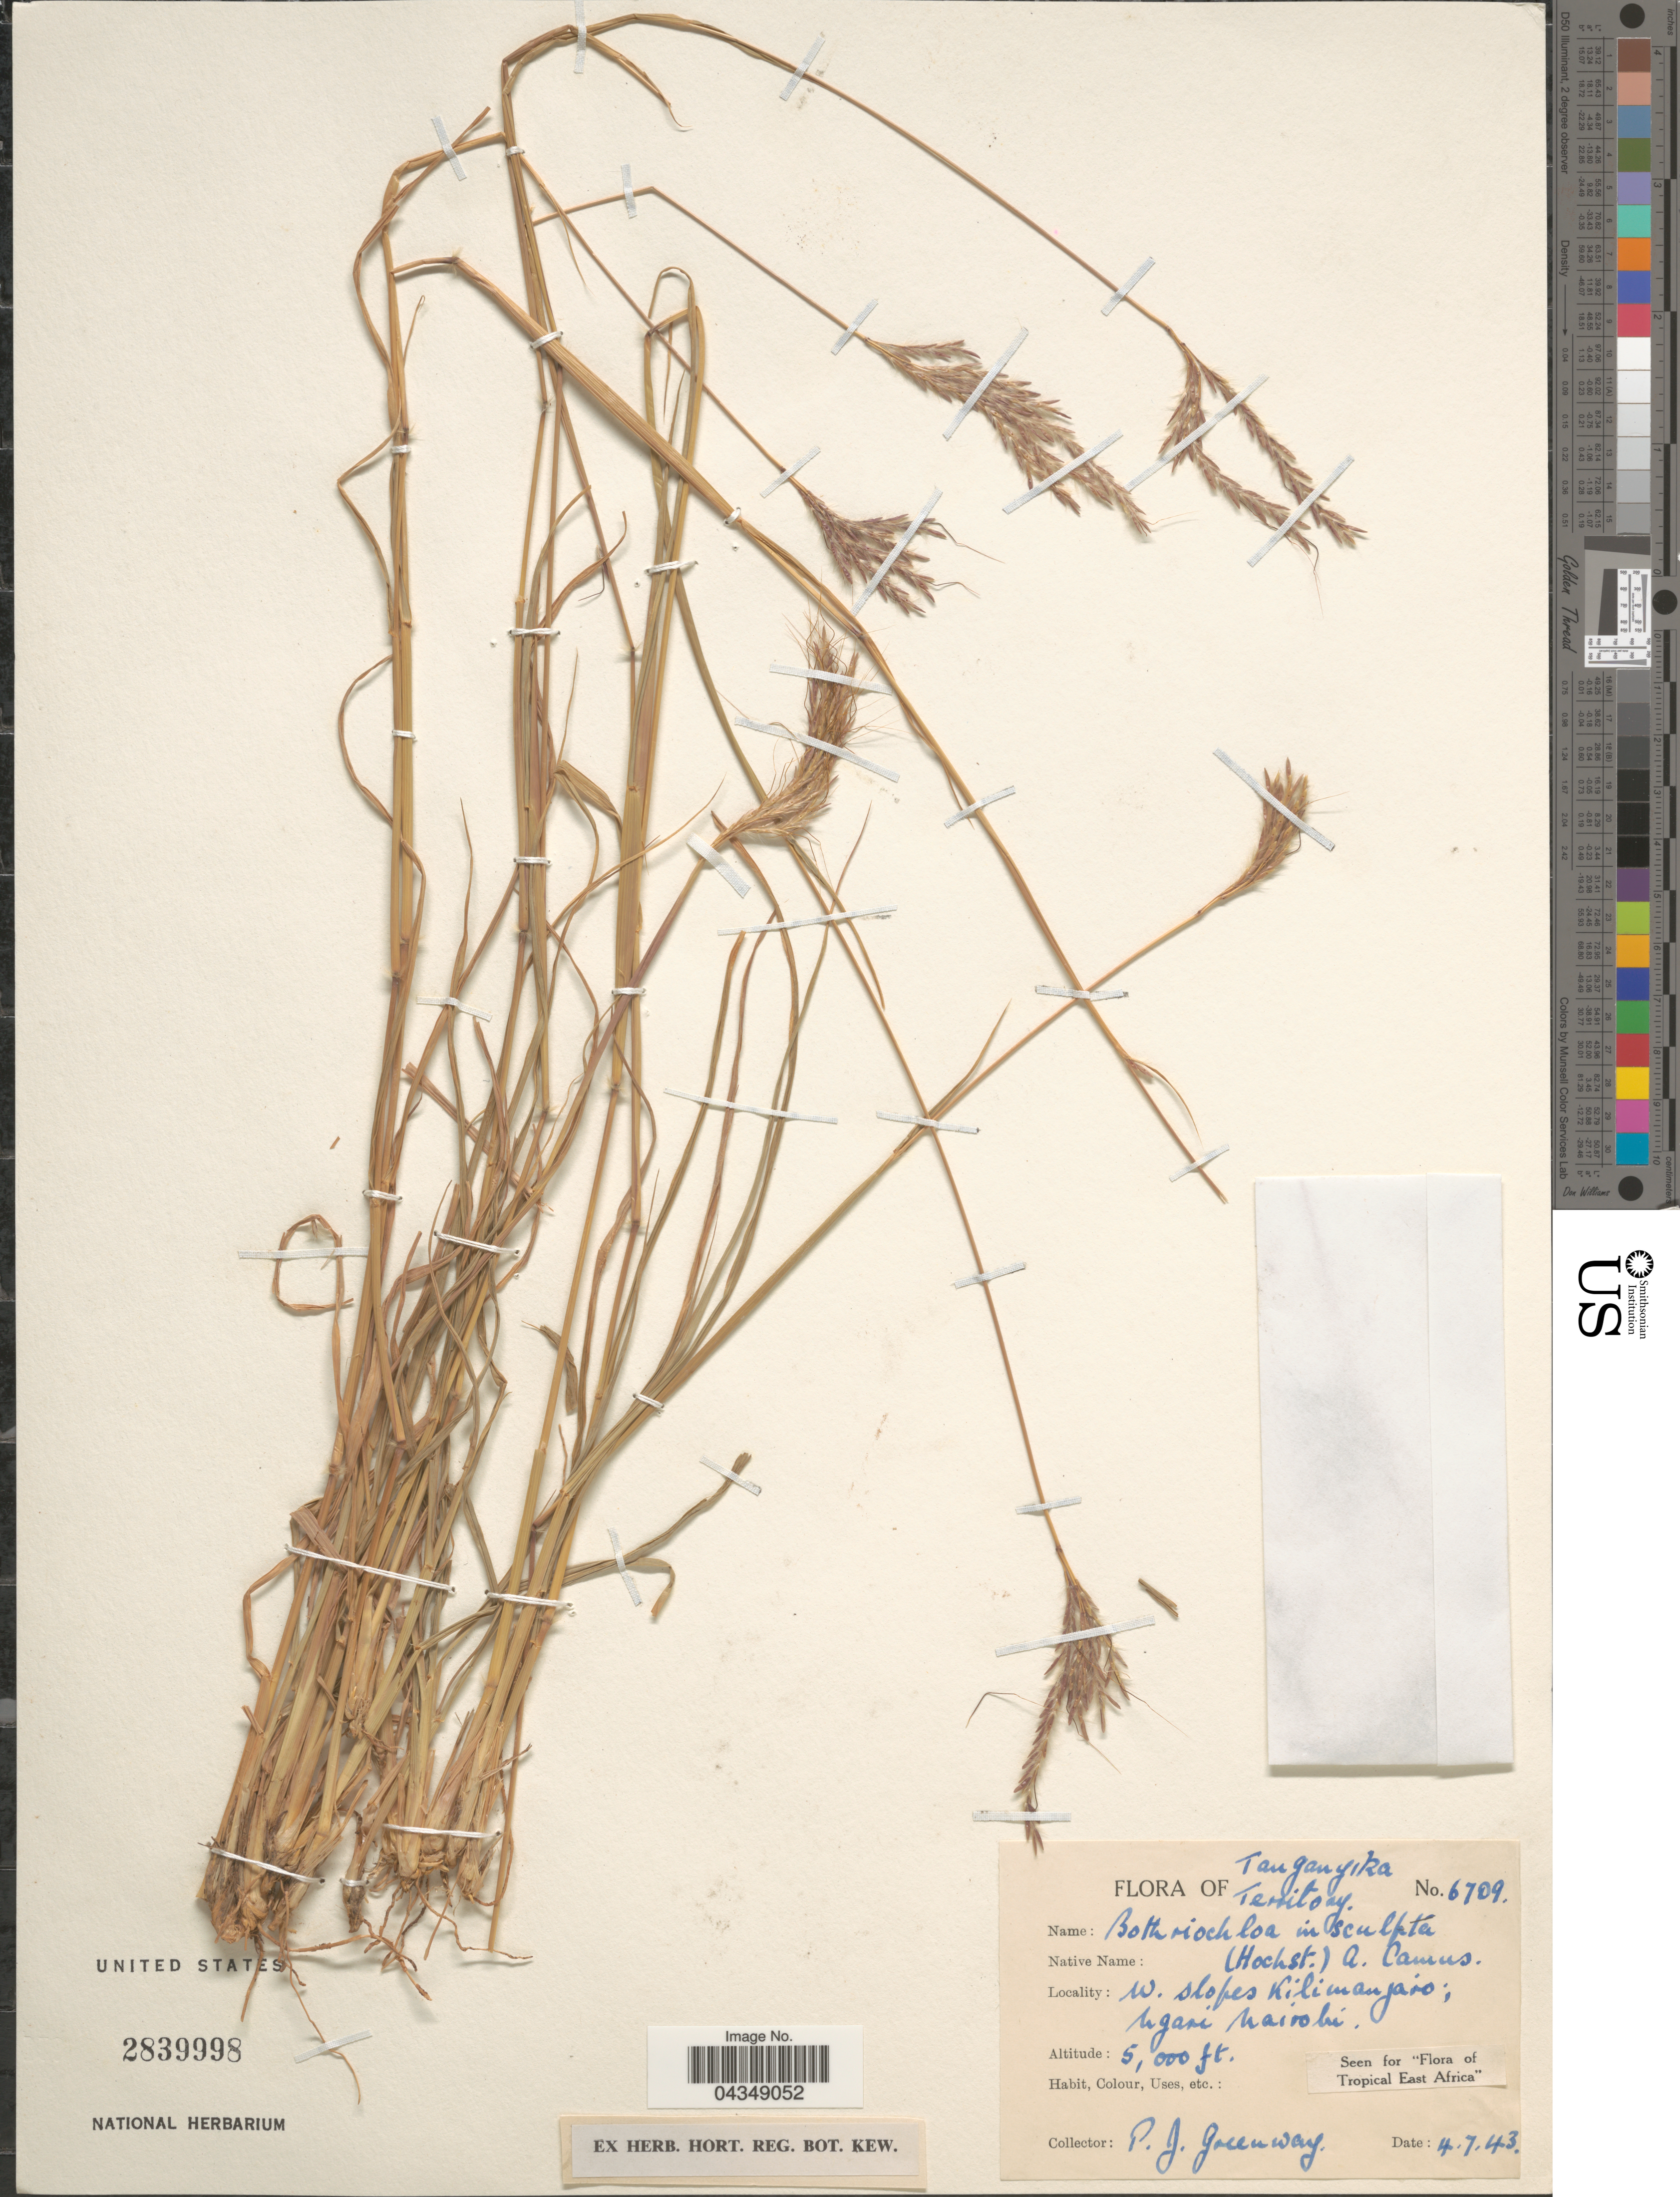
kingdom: Plantae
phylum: Tracheophyta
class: Liliopsida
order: Poales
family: Poaceae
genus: Bothriochloa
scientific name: Bothriochloa insculpta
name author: (Hochst. ex A. Rich.) A. Camus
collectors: P. J. Greenway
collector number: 6709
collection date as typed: Transcribed d/m/y: 4/7/43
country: Tanzania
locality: Tanganyika Territory. W. slopes Kilimanjaro; Ugani Nairobi. Tropical East Africa.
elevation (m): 1524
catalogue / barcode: US 2839998